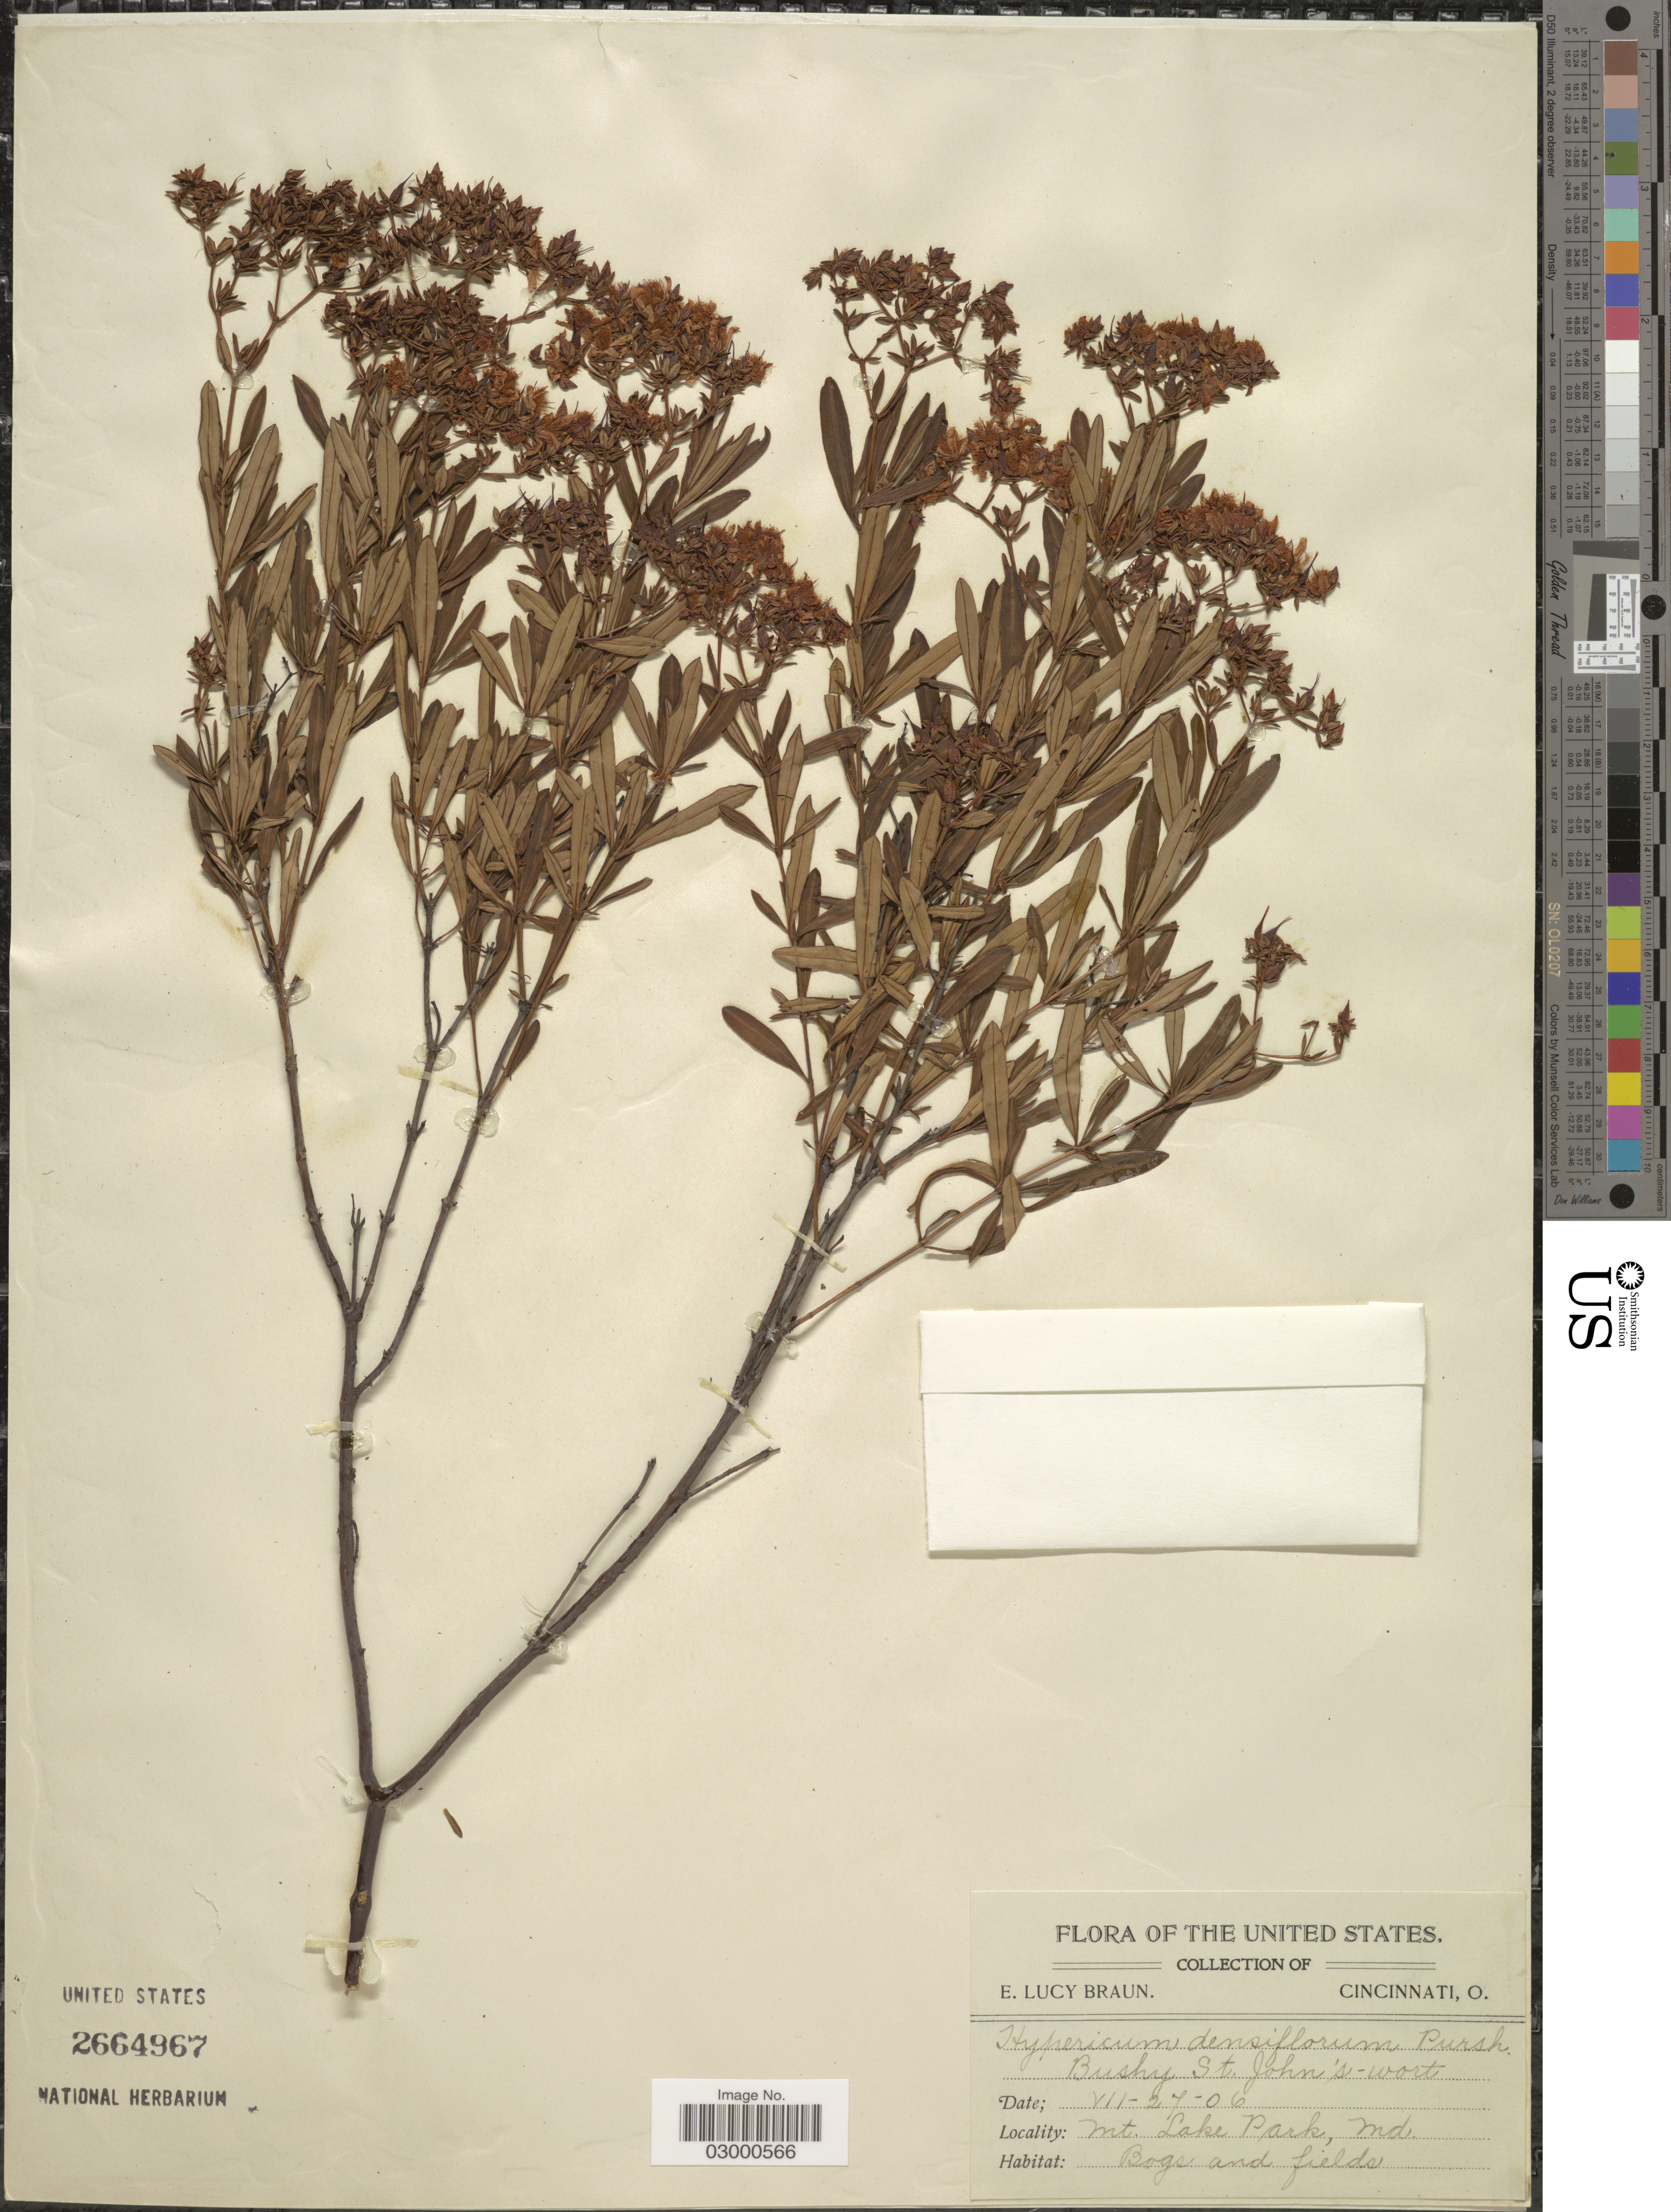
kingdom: Plantae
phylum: Tracheophyta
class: Magnoliopsida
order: Malpighiales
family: Hypericaceae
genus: Hypericum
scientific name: Hypericum densiflorum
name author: Pursh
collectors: E. L. Braun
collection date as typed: Transcribed d/m/y: 27/7/6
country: United States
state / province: Maryland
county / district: Garrett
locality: Bushy St. John's-wort, Mt. Lake Park.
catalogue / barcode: US 2664967